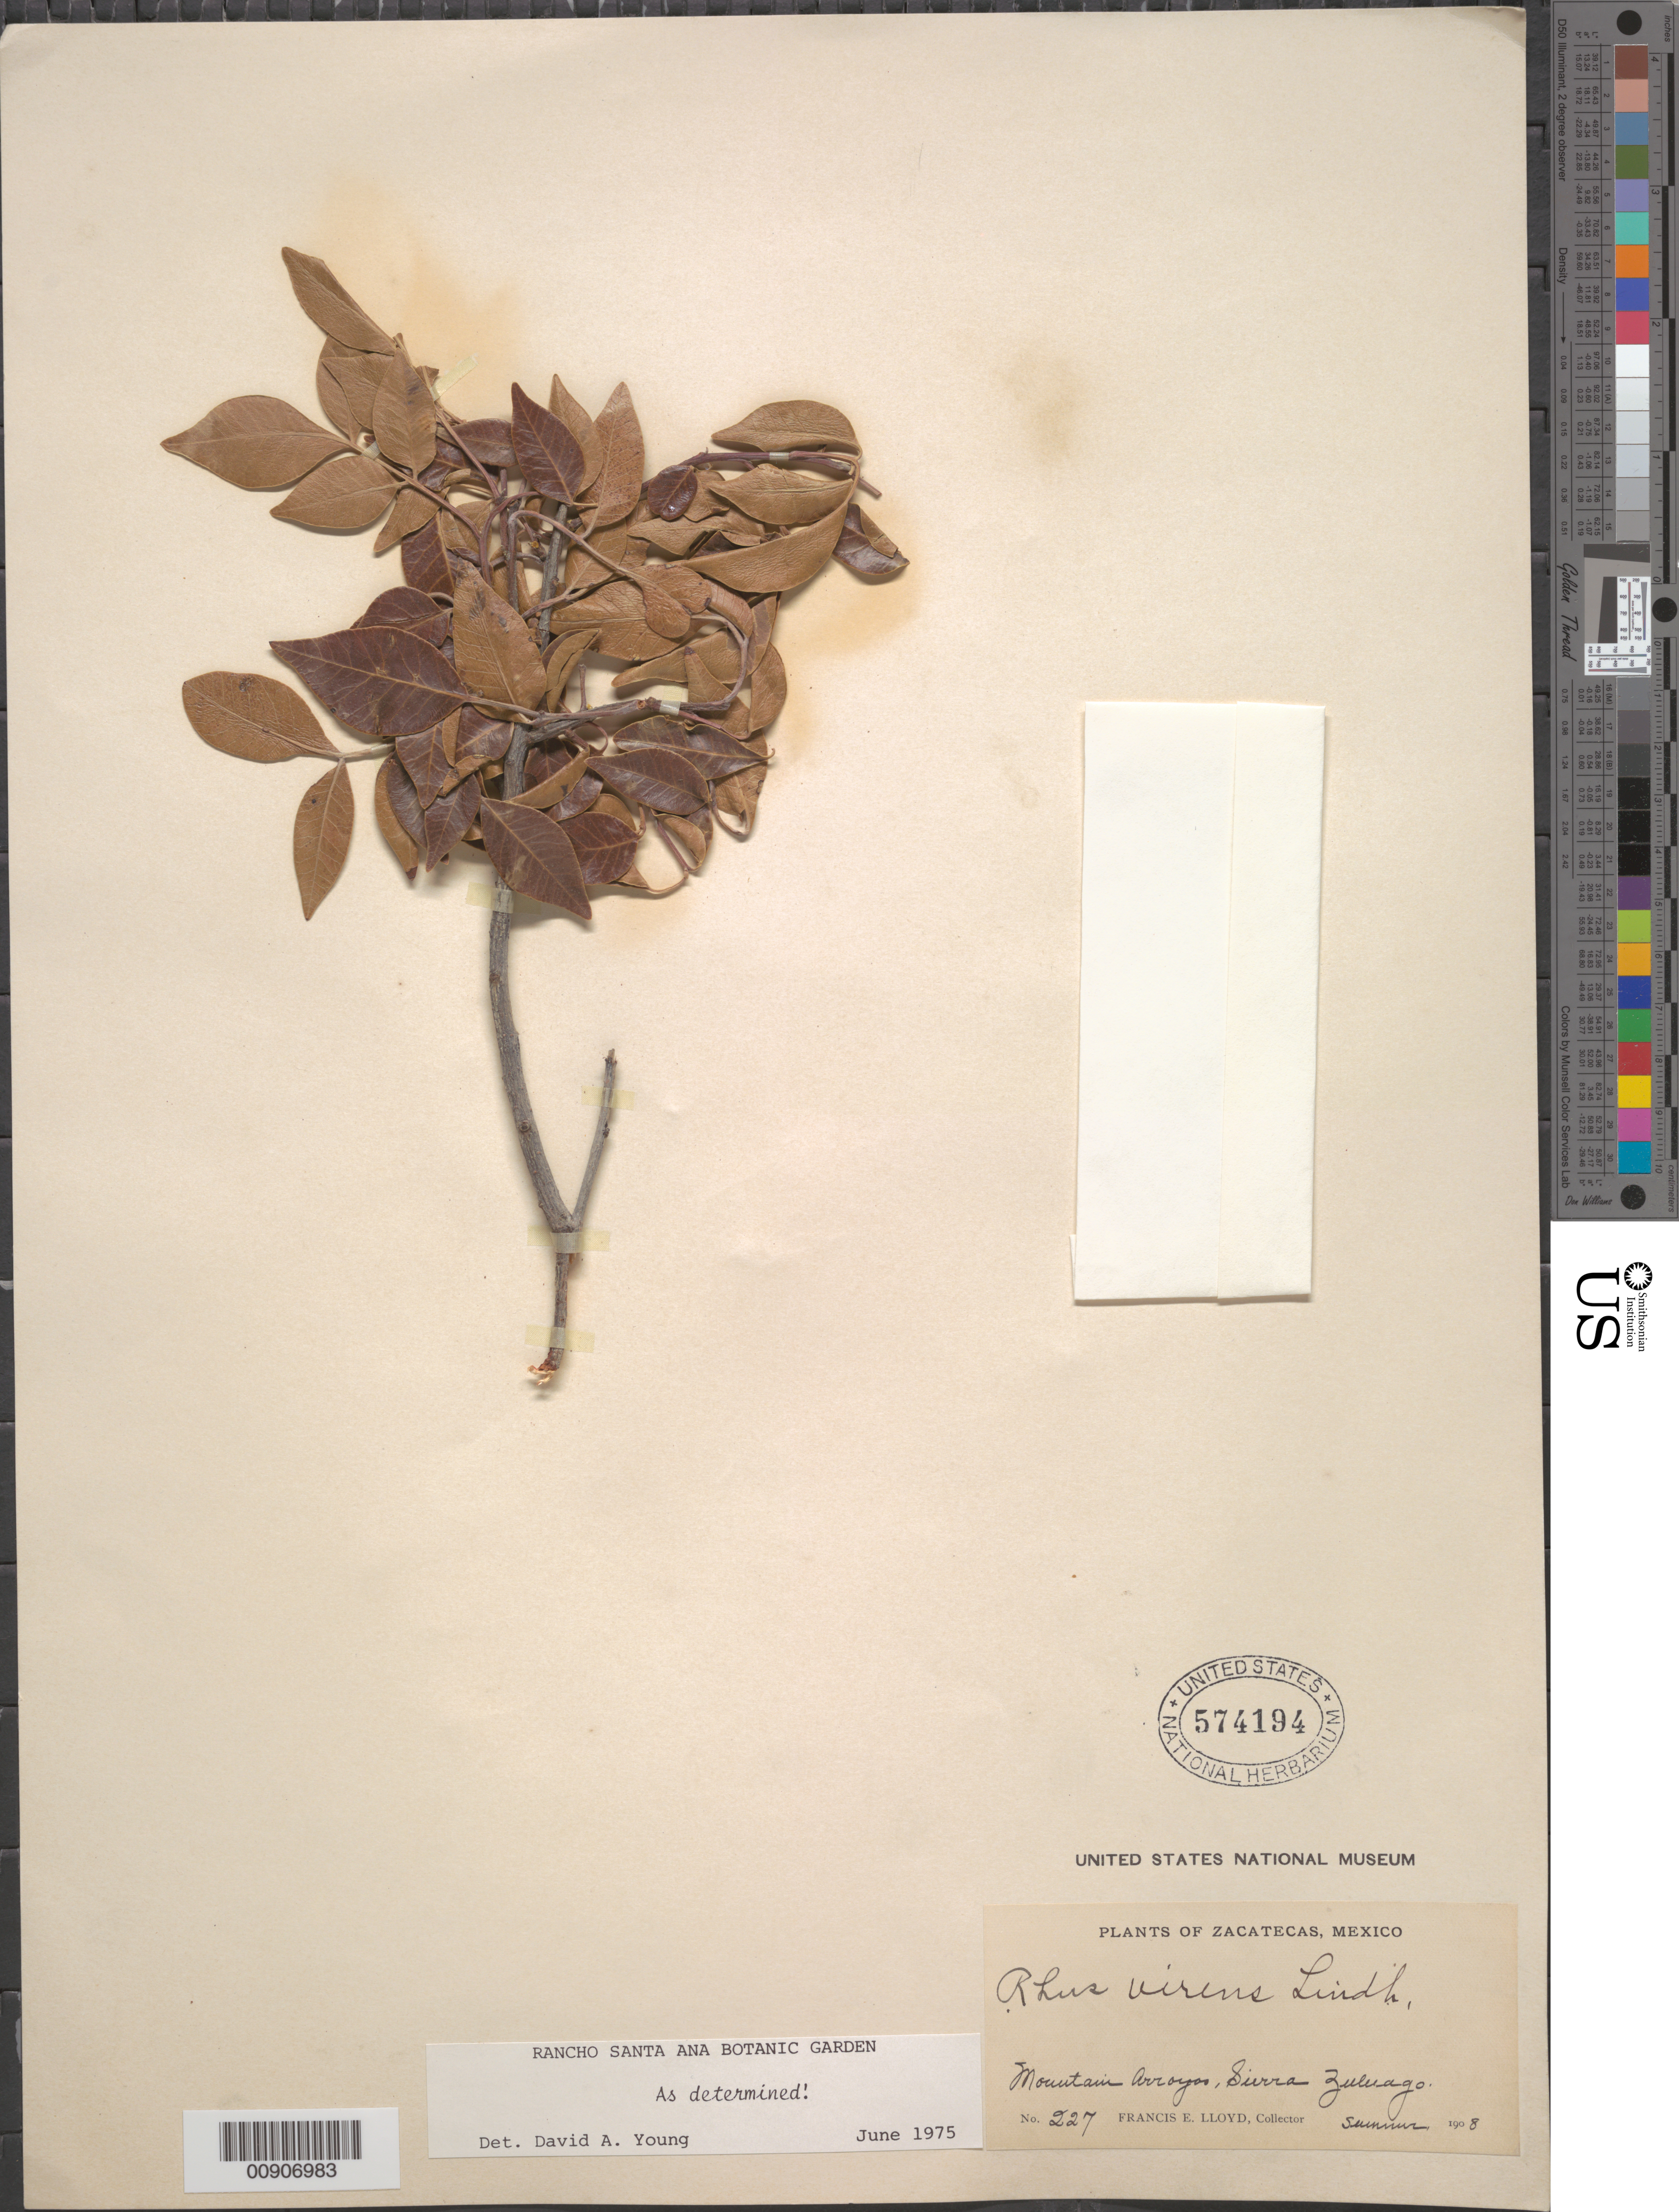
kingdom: Plantae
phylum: Tracheophyta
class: Magnoliopsida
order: Sapindales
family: Anacardiaceae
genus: Rhus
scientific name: Rhus virens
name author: Lindh. ex A. Gray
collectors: F. E. Lloyd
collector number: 227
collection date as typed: Jun 1908 to -- Aug 1908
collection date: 1908-06/1908-08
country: Mexico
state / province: Zacatecas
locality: Zacatecas: Sierra Zuluago.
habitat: Mountain arroyos.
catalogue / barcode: US 574194